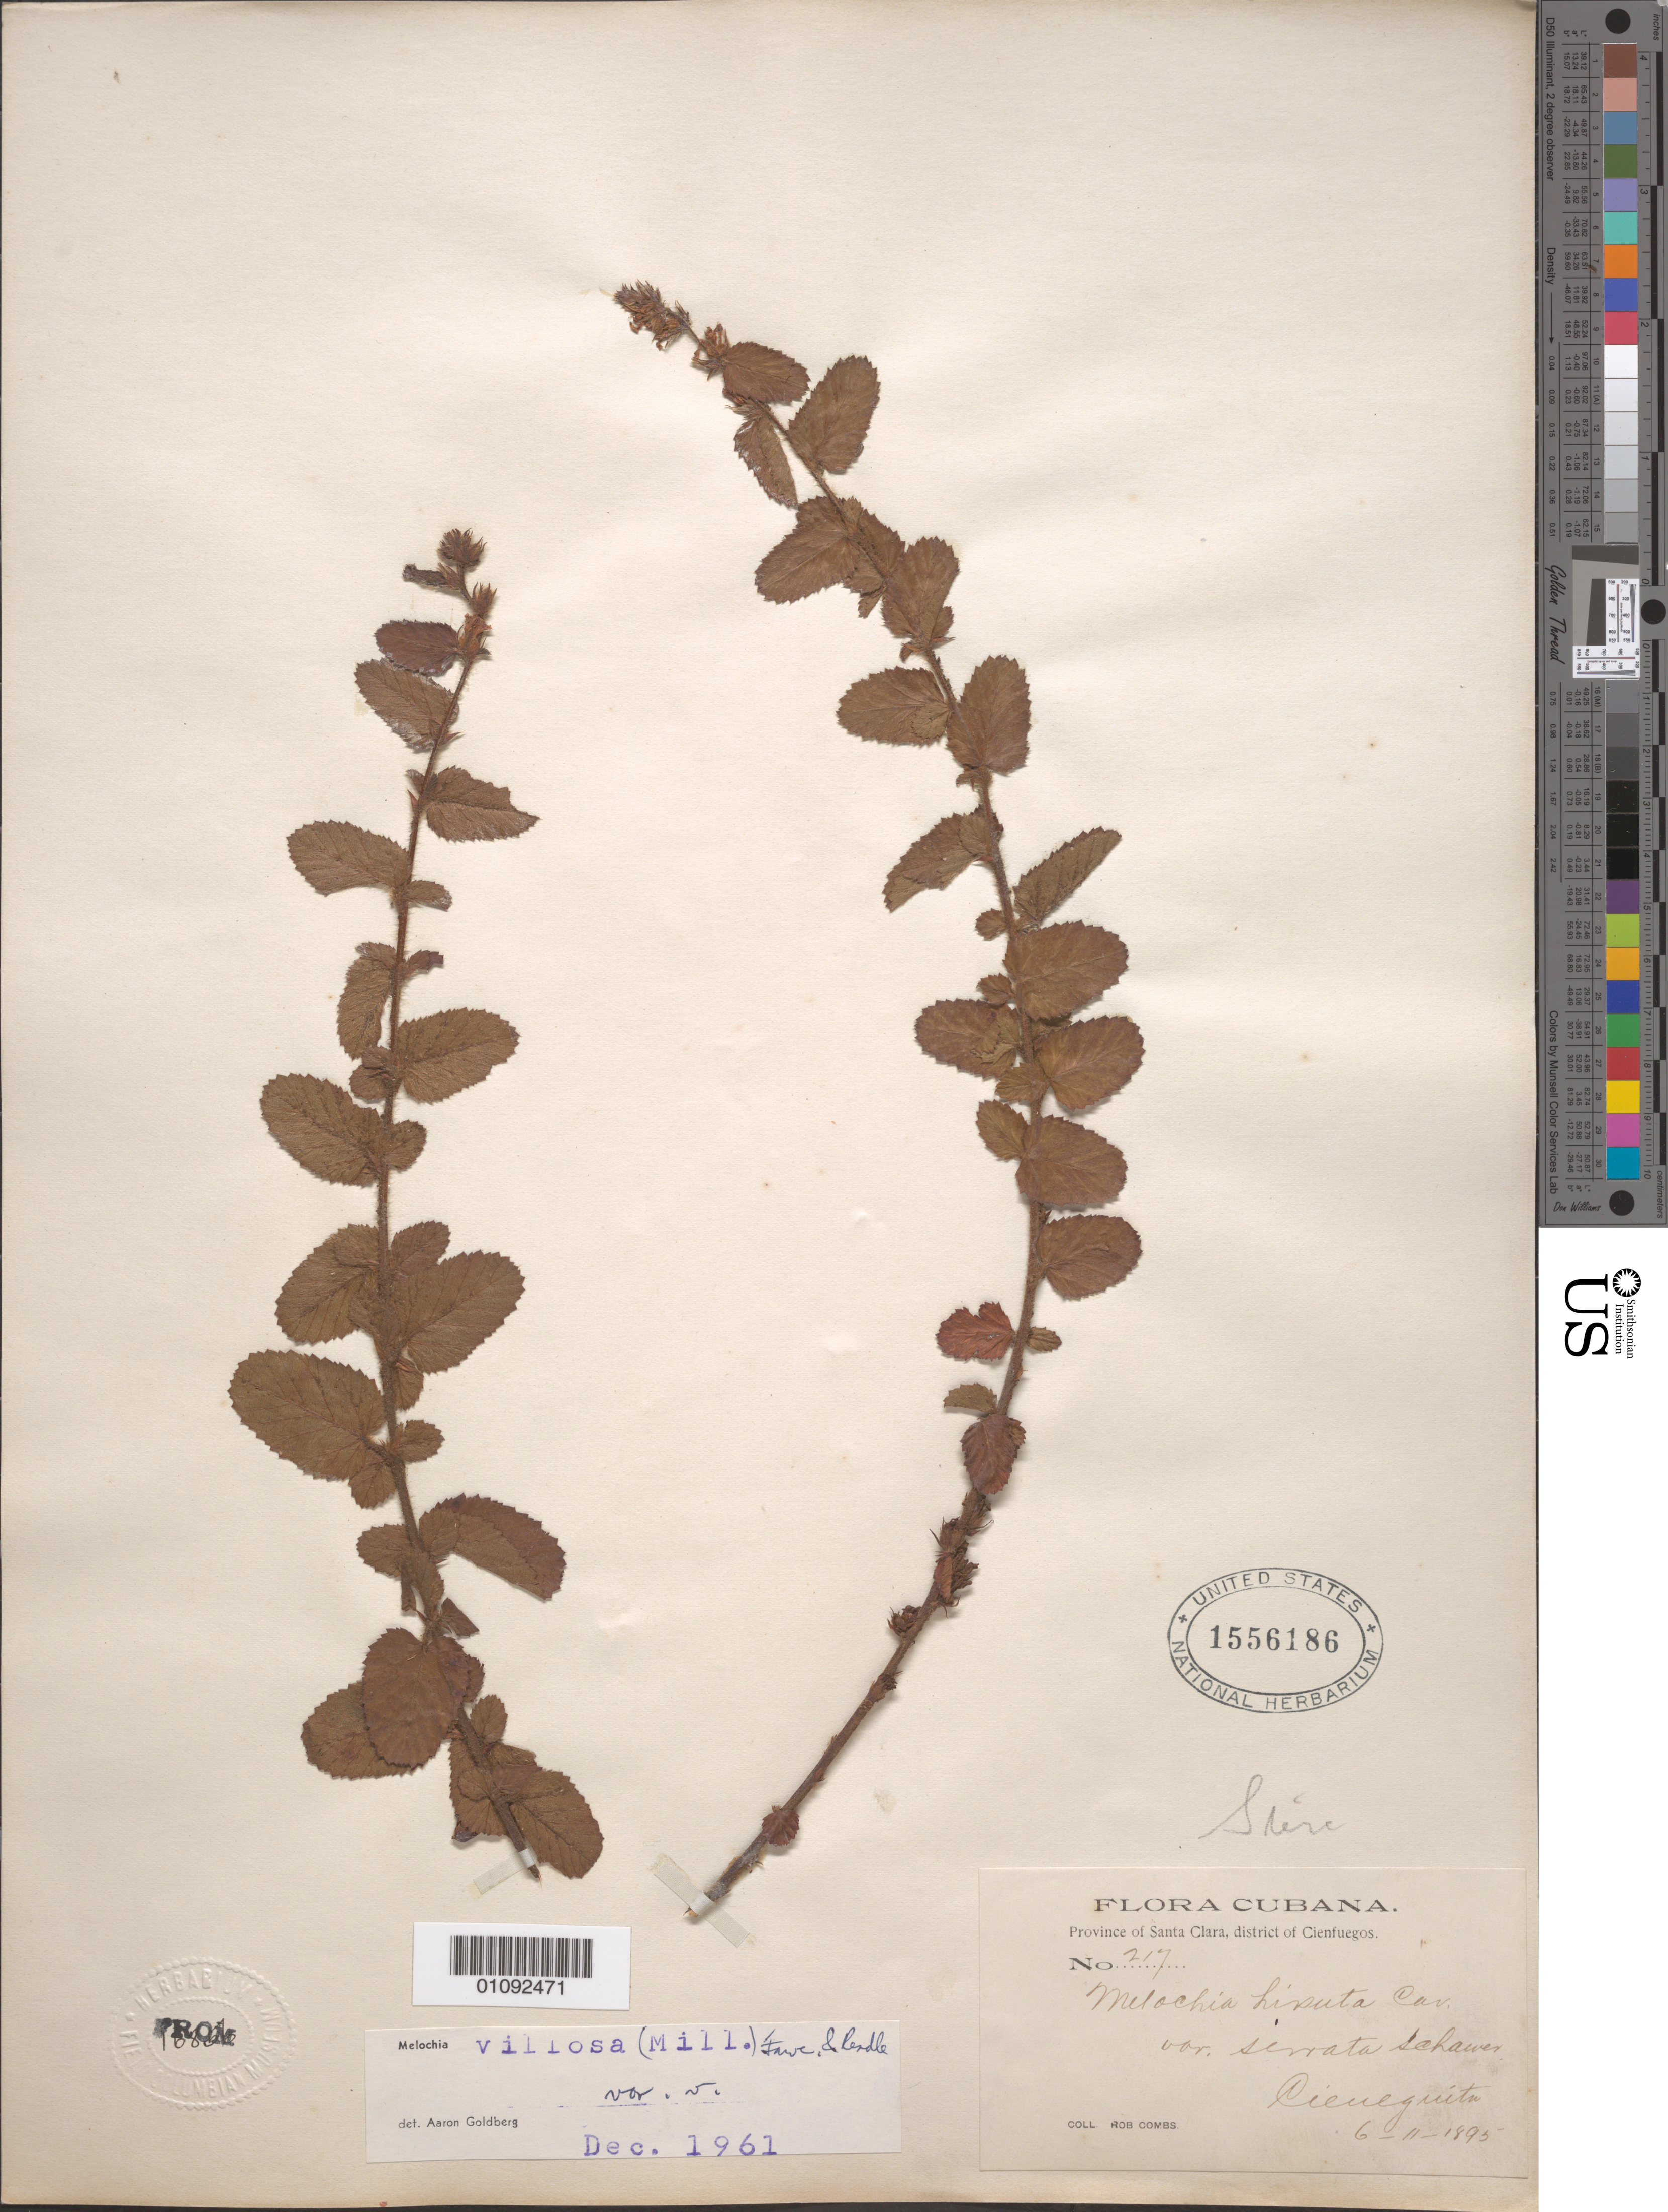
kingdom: Plantae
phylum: Tracheophyta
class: Magnoliopsida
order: Malvales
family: Malvaceae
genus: Melochia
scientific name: Melochia spicata var. spicata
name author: (L.) Fryxell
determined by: Dorr, L. J., (BOT), Smithsonian Institution - National Museum of Natural History (UNITED STATES)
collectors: R. Combs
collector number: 217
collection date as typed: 11 Jun 1895 or 06 Nov 1895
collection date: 1895-06-11 or 1895-11-06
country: Cuba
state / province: Cienfuegos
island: Cuba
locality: Cieneguita, Province of Santa Clara, district of Cienfuegos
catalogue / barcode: US 1556186